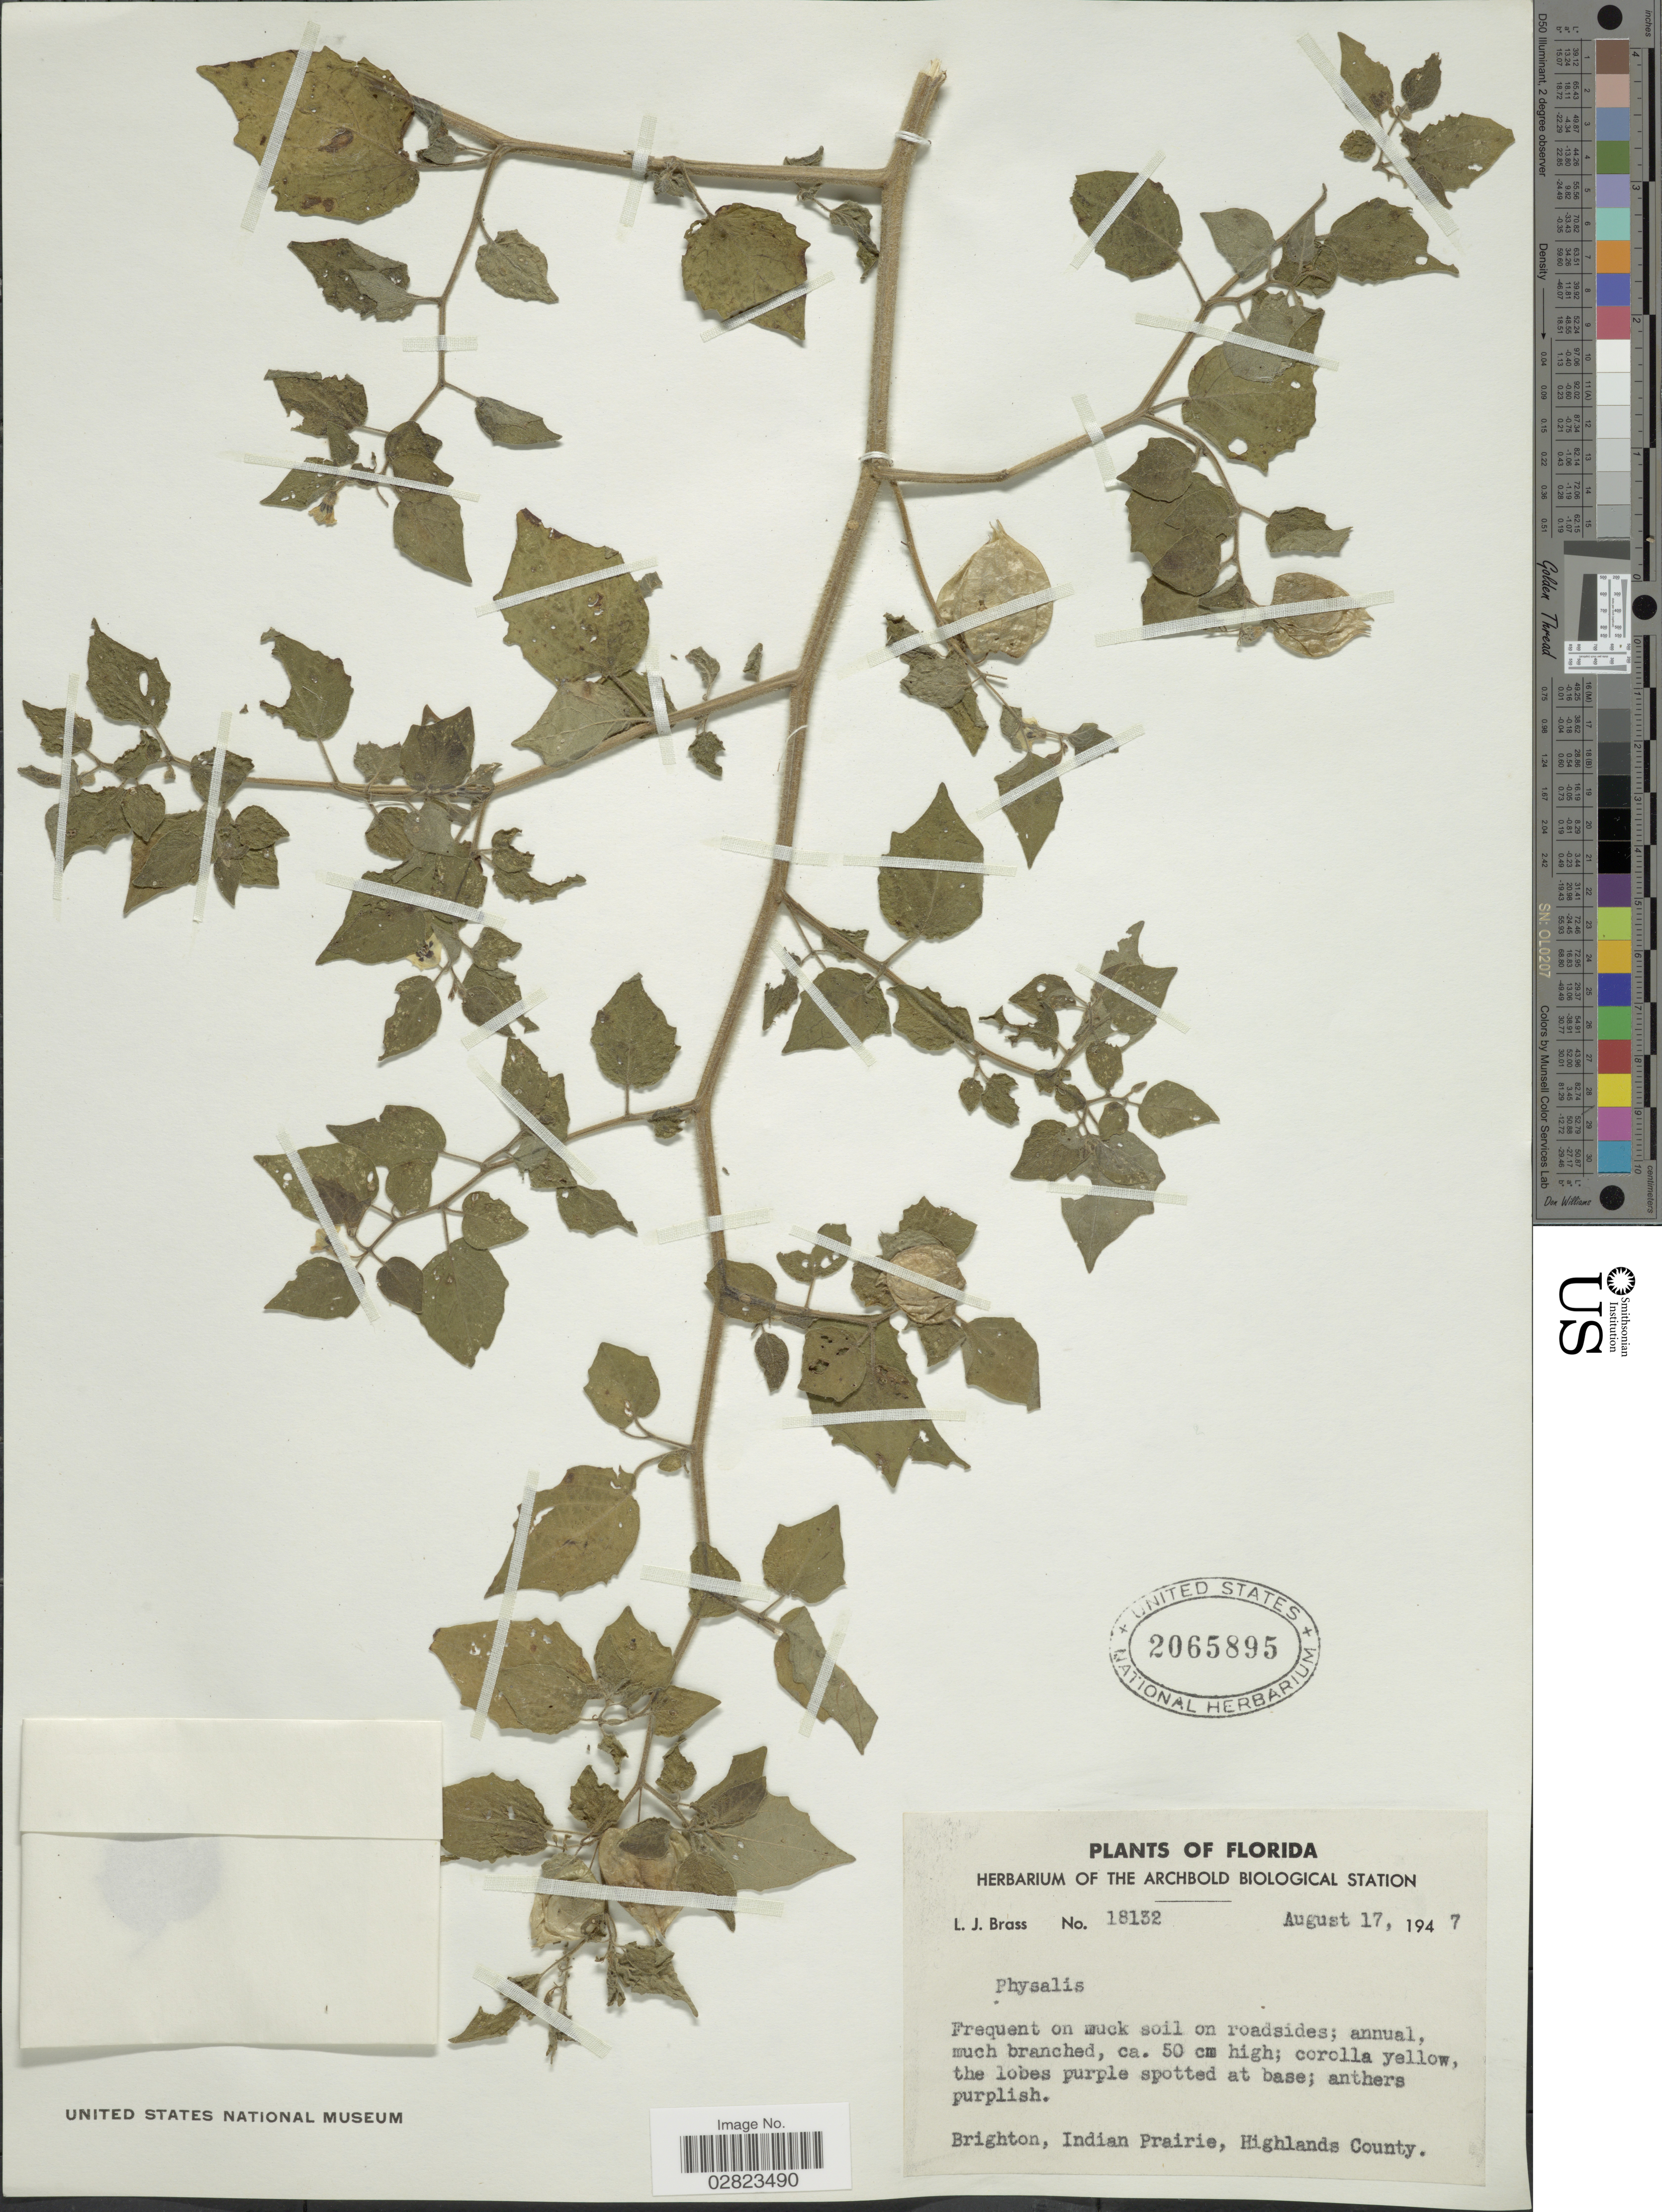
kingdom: Plantae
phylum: Tracheophyta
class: Magnoliopsida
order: Solanales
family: Solanaceae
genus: Physalis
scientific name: Physalis heterophylla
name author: Nees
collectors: L. J. Brass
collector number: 18132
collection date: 1947-08-17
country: United States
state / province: Florida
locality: Brighton, Indian Prairie, Highlands County.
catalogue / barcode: US 2065895